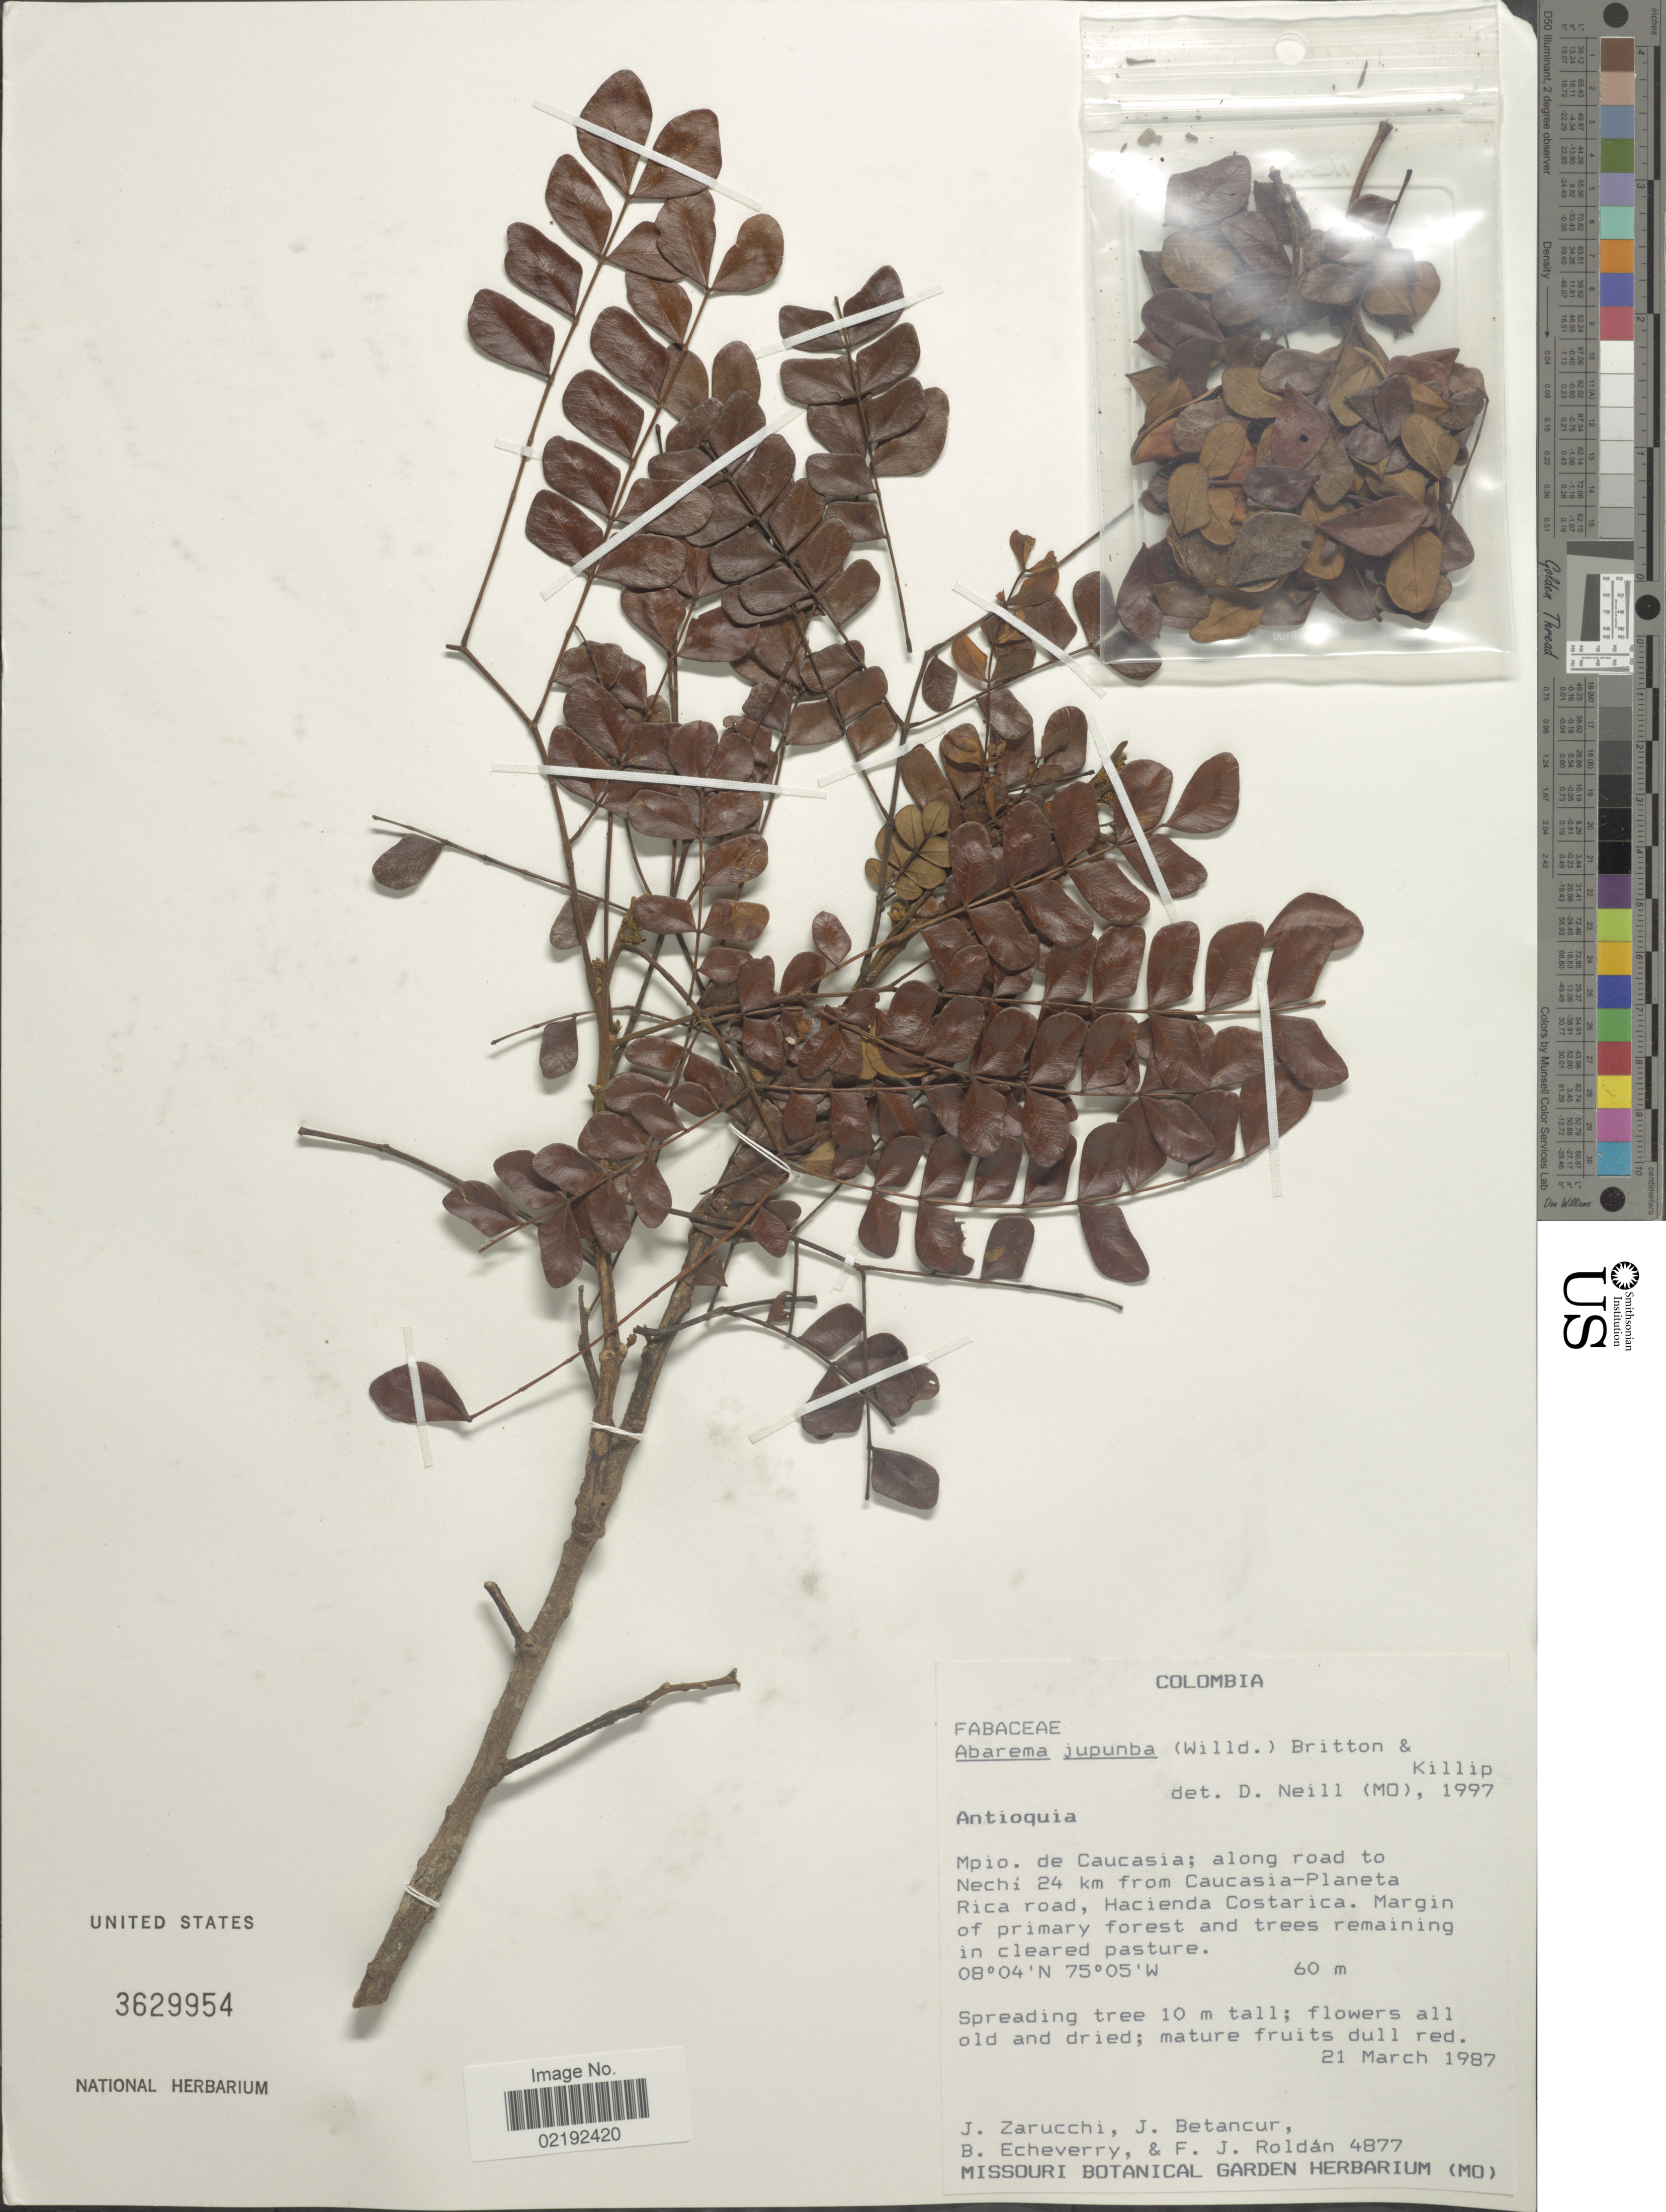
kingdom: Plantae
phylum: Tracheophyta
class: Magnoliopsida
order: Fabales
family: Fabaceae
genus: Abarema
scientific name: Abarema jupunba var. jupunba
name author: (Willd.) Britton & Killip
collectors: J. L. Zarucchi, J. Betancur, B. Echeverry & F. J. Roldán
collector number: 4877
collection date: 1987-03-21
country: Colombia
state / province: Antioquia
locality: Mpio. de Caucasia, along road to Nechi, 24 km from Caucasia-Planeta Rica road, Hacienda Costarica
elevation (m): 60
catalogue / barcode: US 3629954